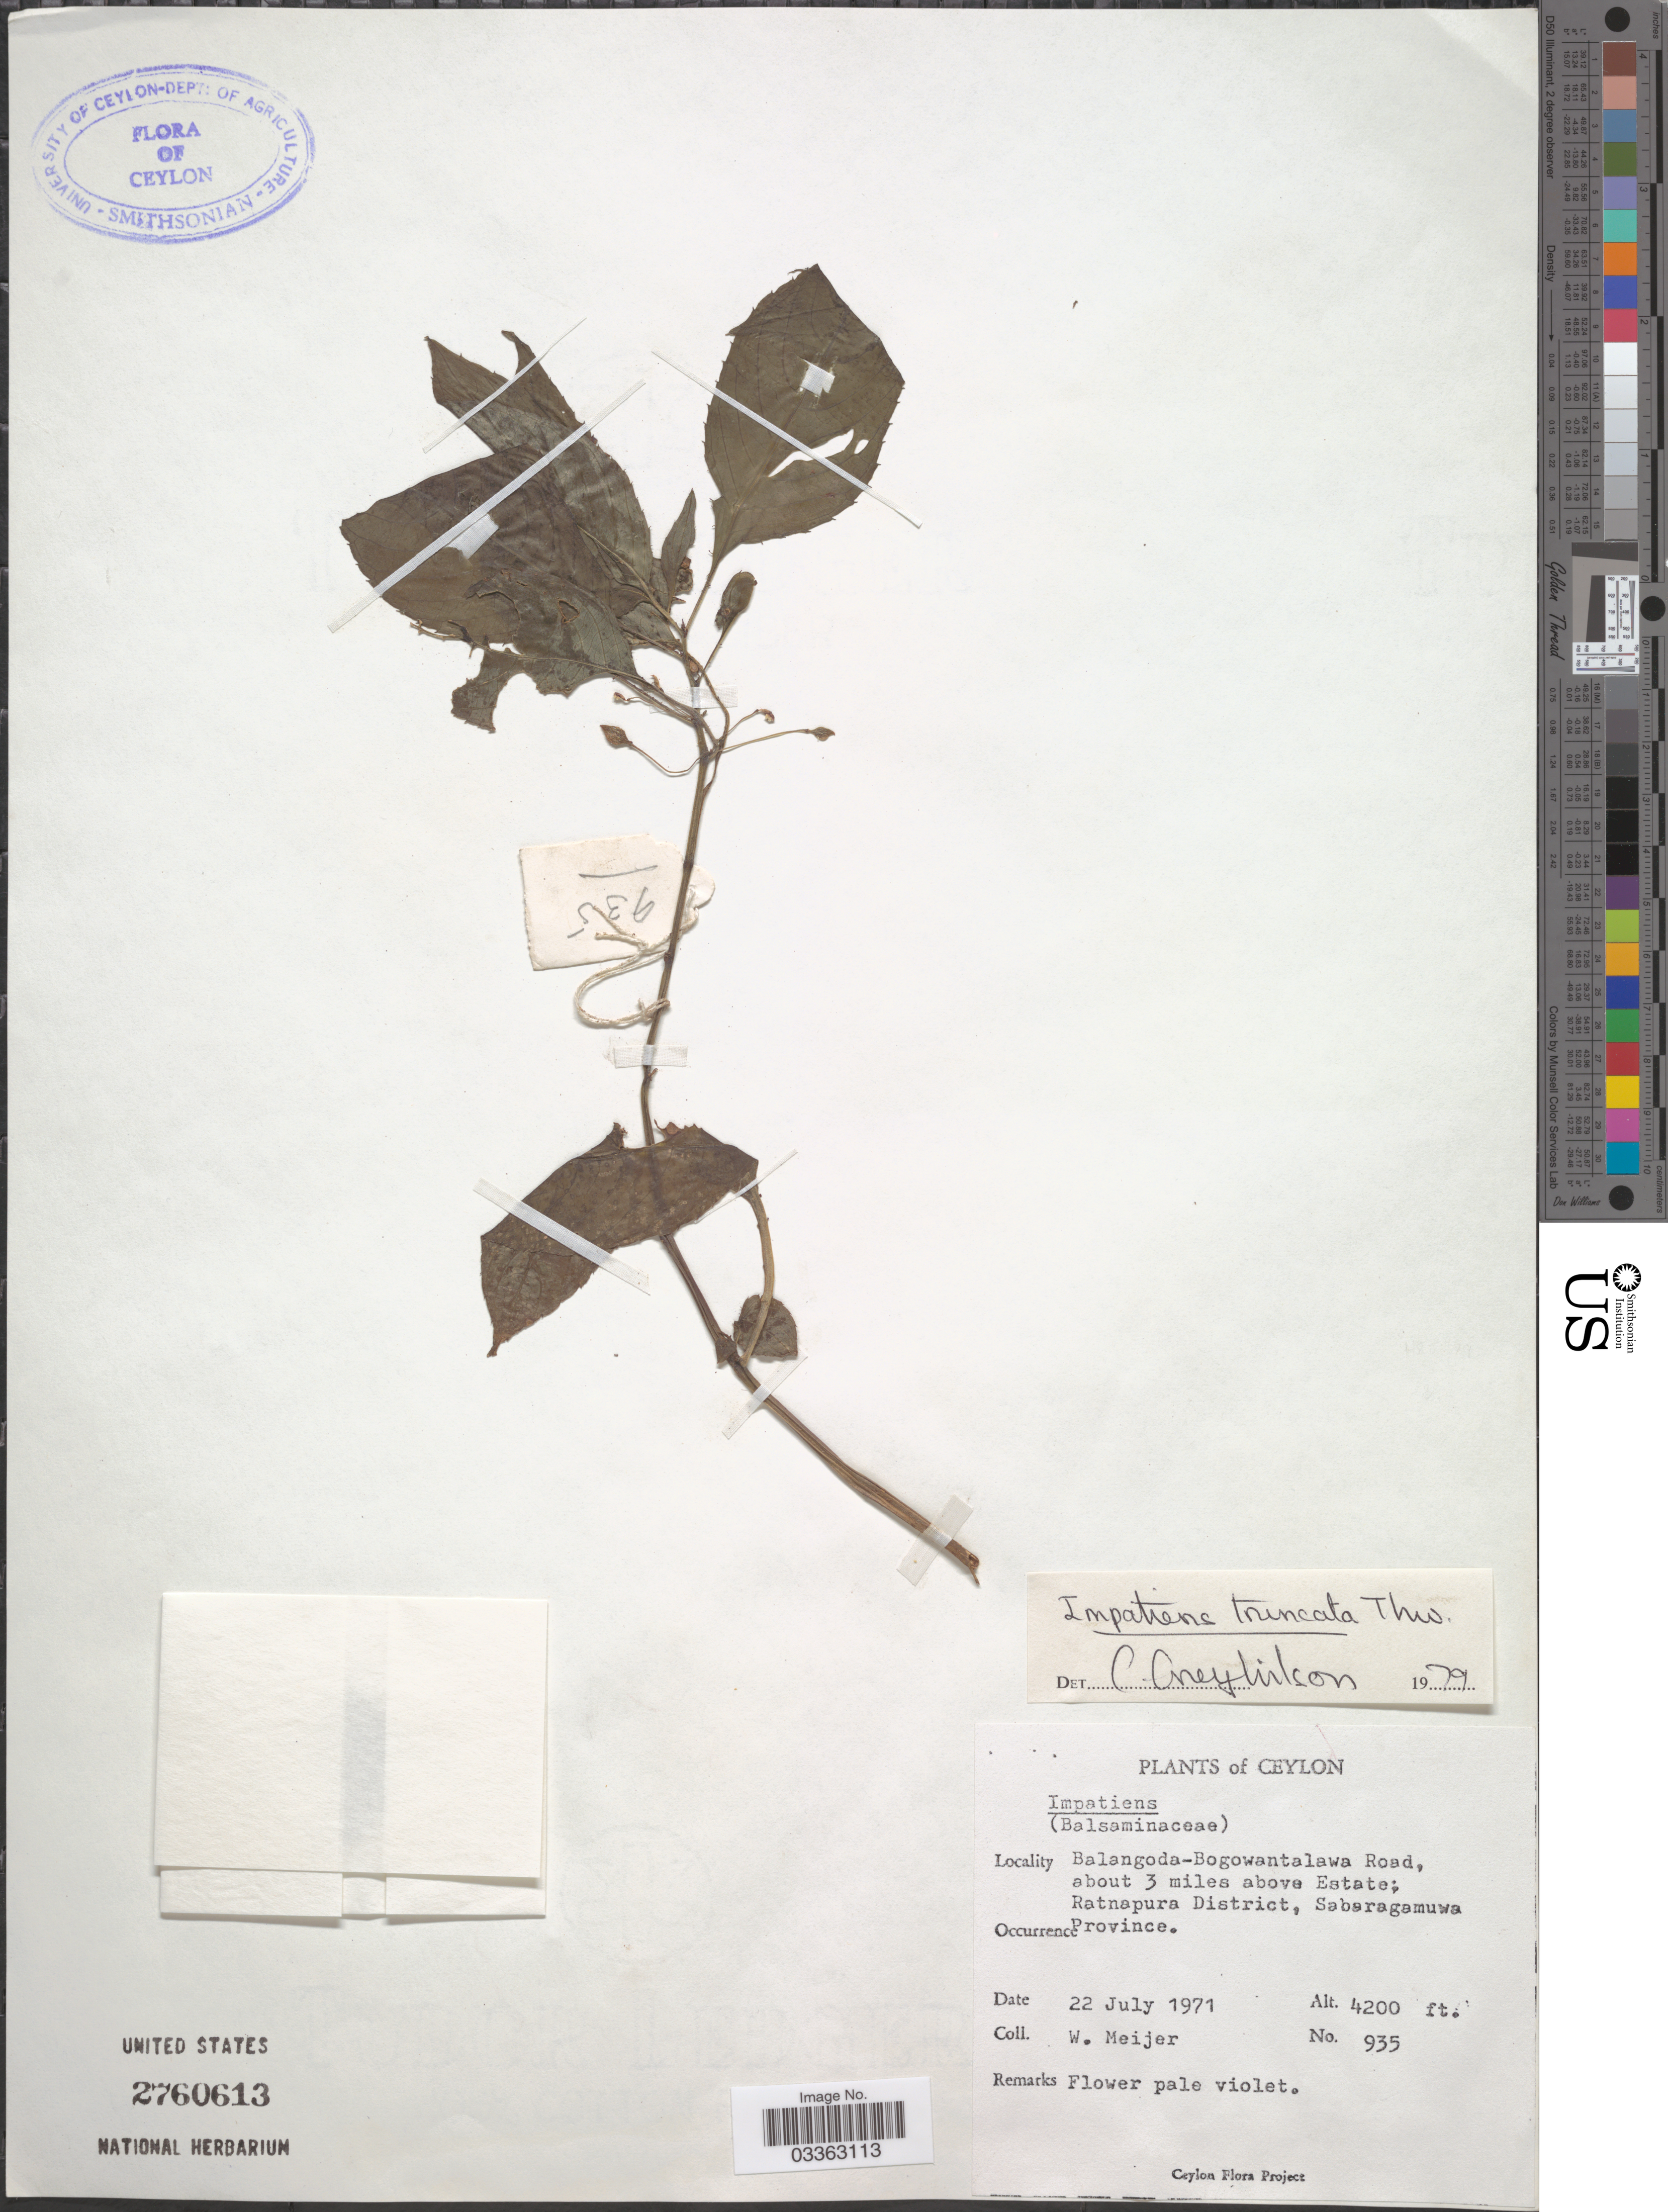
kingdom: Plantae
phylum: Tracheophyta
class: Magnoliopsida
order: Ericales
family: Balsaminaceae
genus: Impatiens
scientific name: Impatiens truncata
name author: Thwaites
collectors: W. Meijer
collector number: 935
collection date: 1971-07-22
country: Sri Lanka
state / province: Sabaragamuwa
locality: Ceylon, Balangoda-Bogowantalawa Road, about 3 miles above Estate; Ratnapura District.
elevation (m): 1280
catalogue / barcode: US 2760613